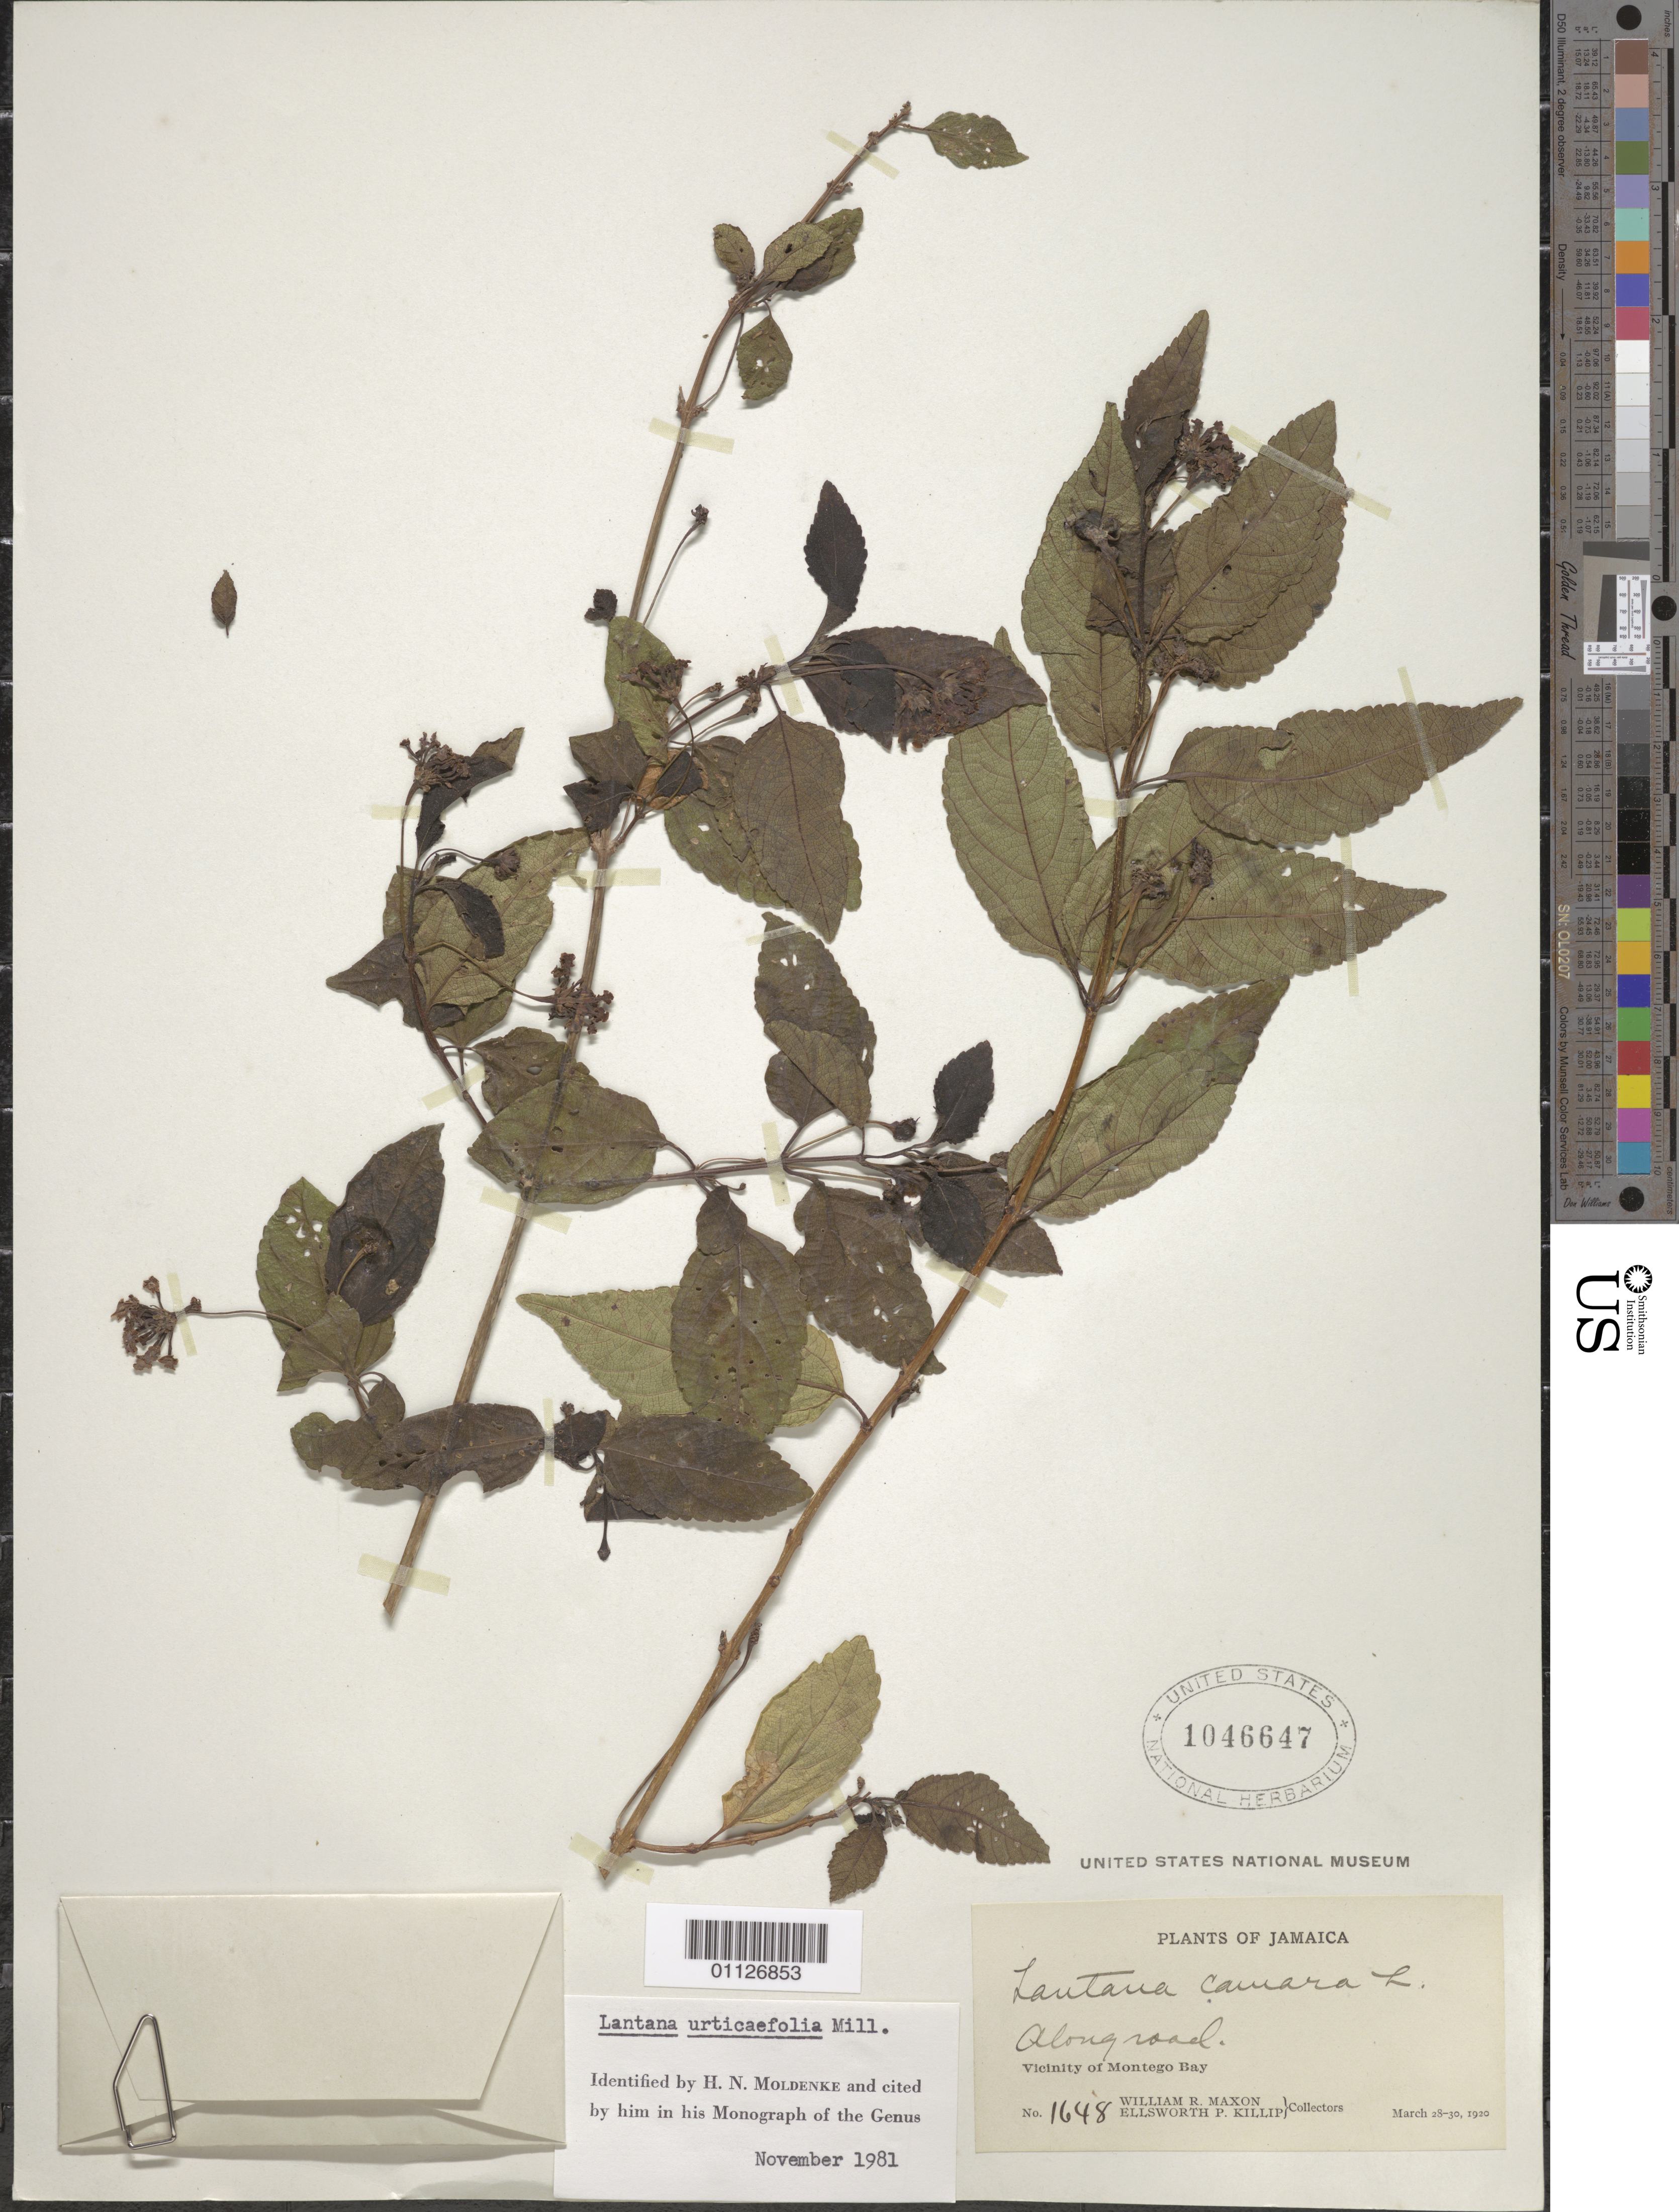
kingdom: Plantae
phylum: Tracheophyta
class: Magnoliopsida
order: Lamiales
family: Verbenaceae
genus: Lantana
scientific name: Lantana urticifolia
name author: Mill.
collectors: W. R. Maxon & E. P. Killip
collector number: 1648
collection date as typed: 28 Mar 1920 to 30 Mar 1920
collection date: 1920-03-28/1920-03-30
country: Jamaica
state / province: Saint James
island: Jamaica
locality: Vicinity of Montego Bay, along road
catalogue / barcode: US 1046647